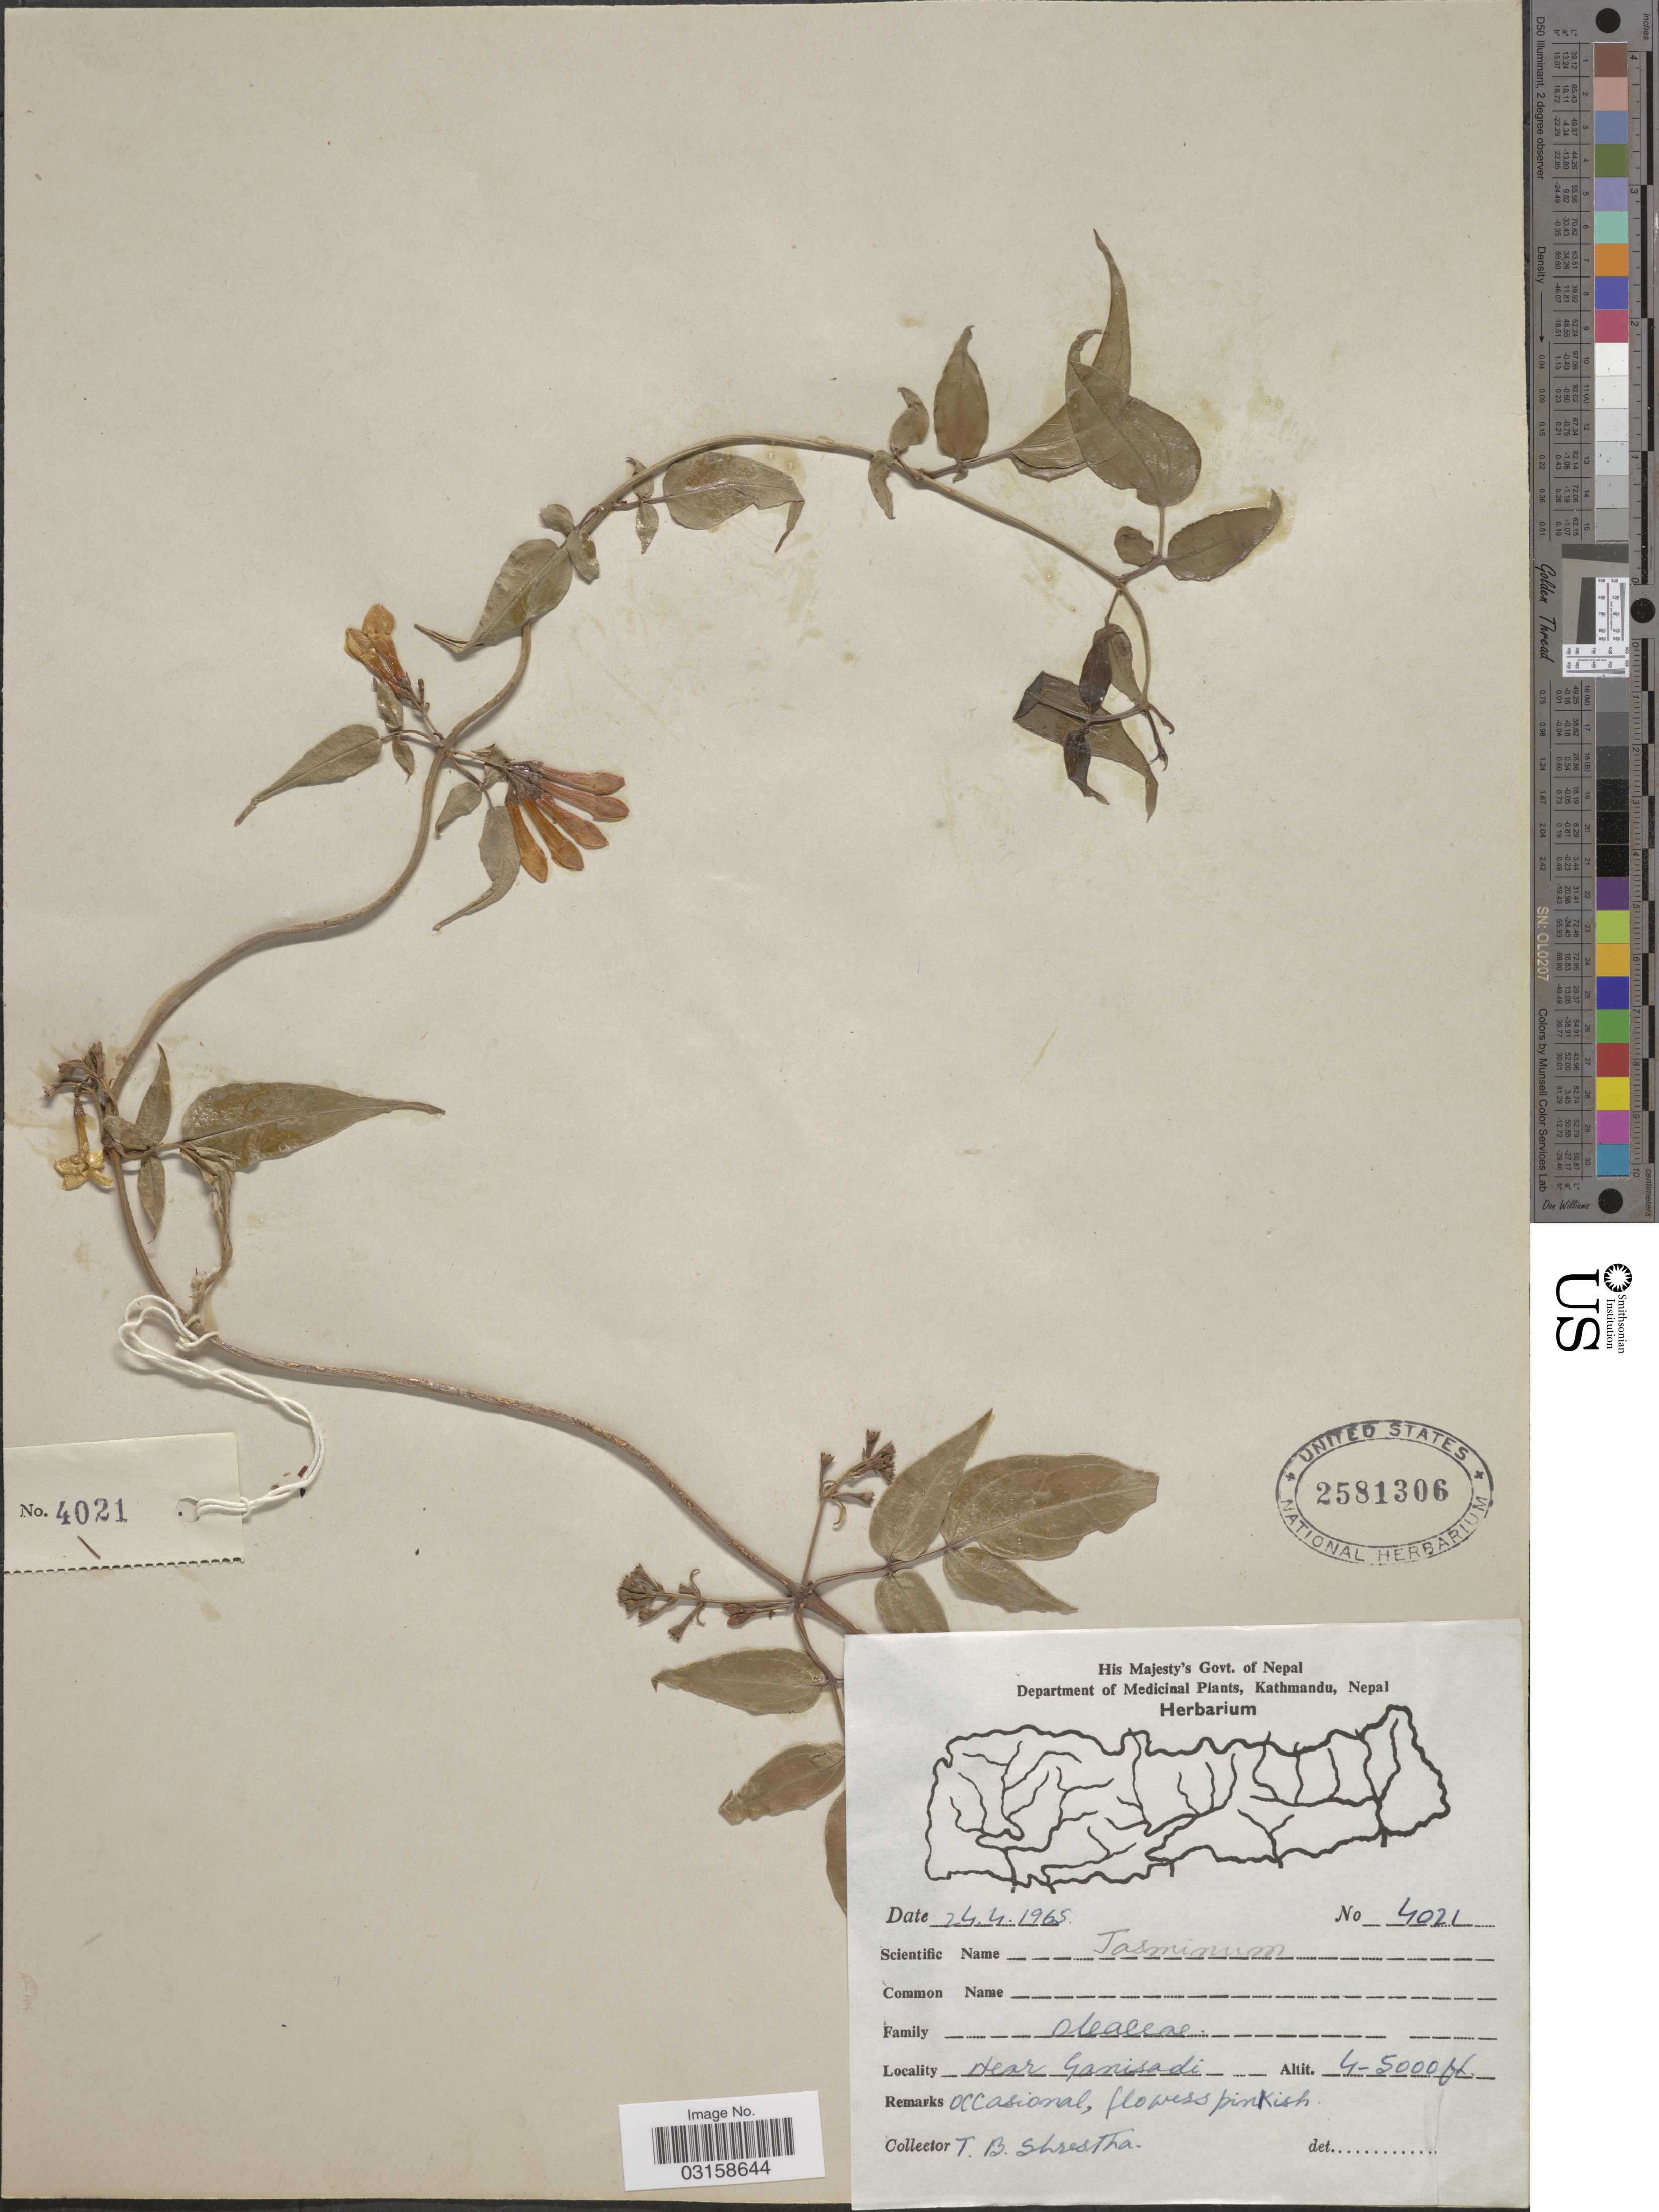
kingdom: Plantae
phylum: Tracheophyta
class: Magnoliopsida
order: Lamiales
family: Oleaceae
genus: Jasminum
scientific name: Jasminum sp.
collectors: T. B. Shrestha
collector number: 4021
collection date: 1965-04-24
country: Nepal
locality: Near Ganisadi.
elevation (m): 1219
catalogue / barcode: US 2581306